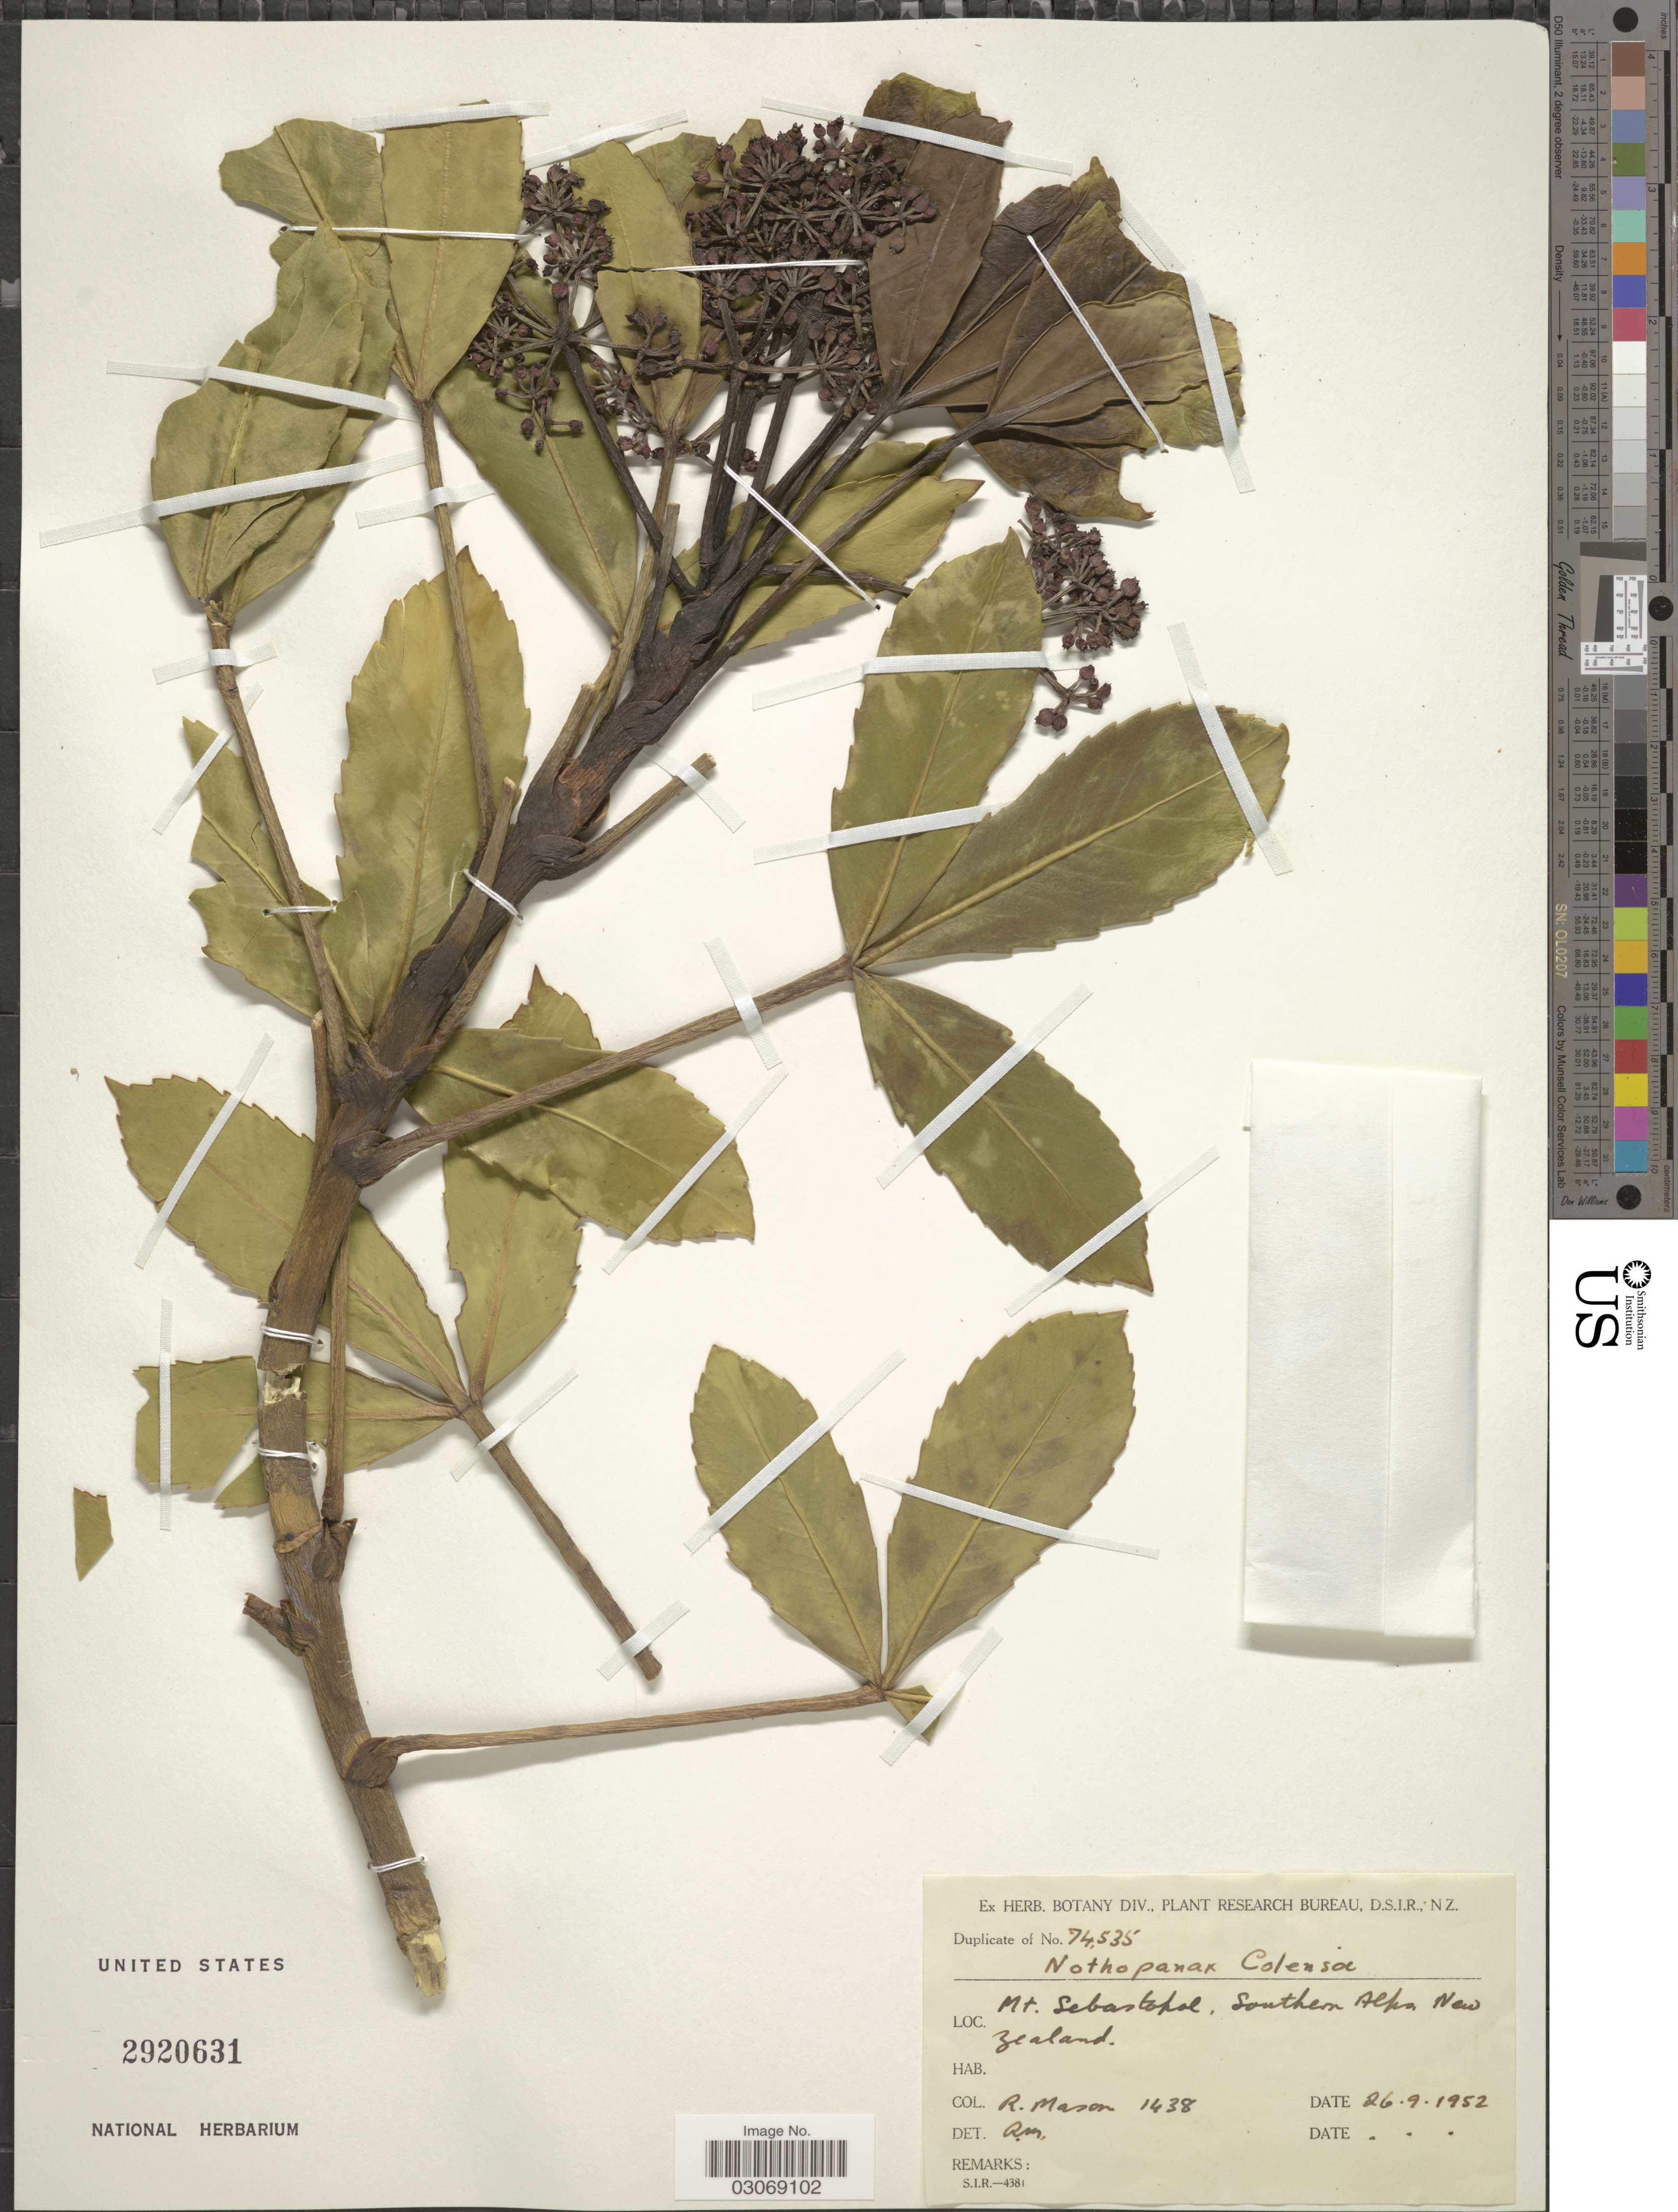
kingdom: Plantae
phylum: Tracheophyta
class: Magnoliopsida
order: Apiales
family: Araliaceae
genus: Nothopanax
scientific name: Nothopanax colensoi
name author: (Hook. f.) Seem.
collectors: R. Mason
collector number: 1438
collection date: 1952-09-26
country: New Zealand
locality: Mt. Sebastopol, Southern Alpa.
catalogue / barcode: US 2920631